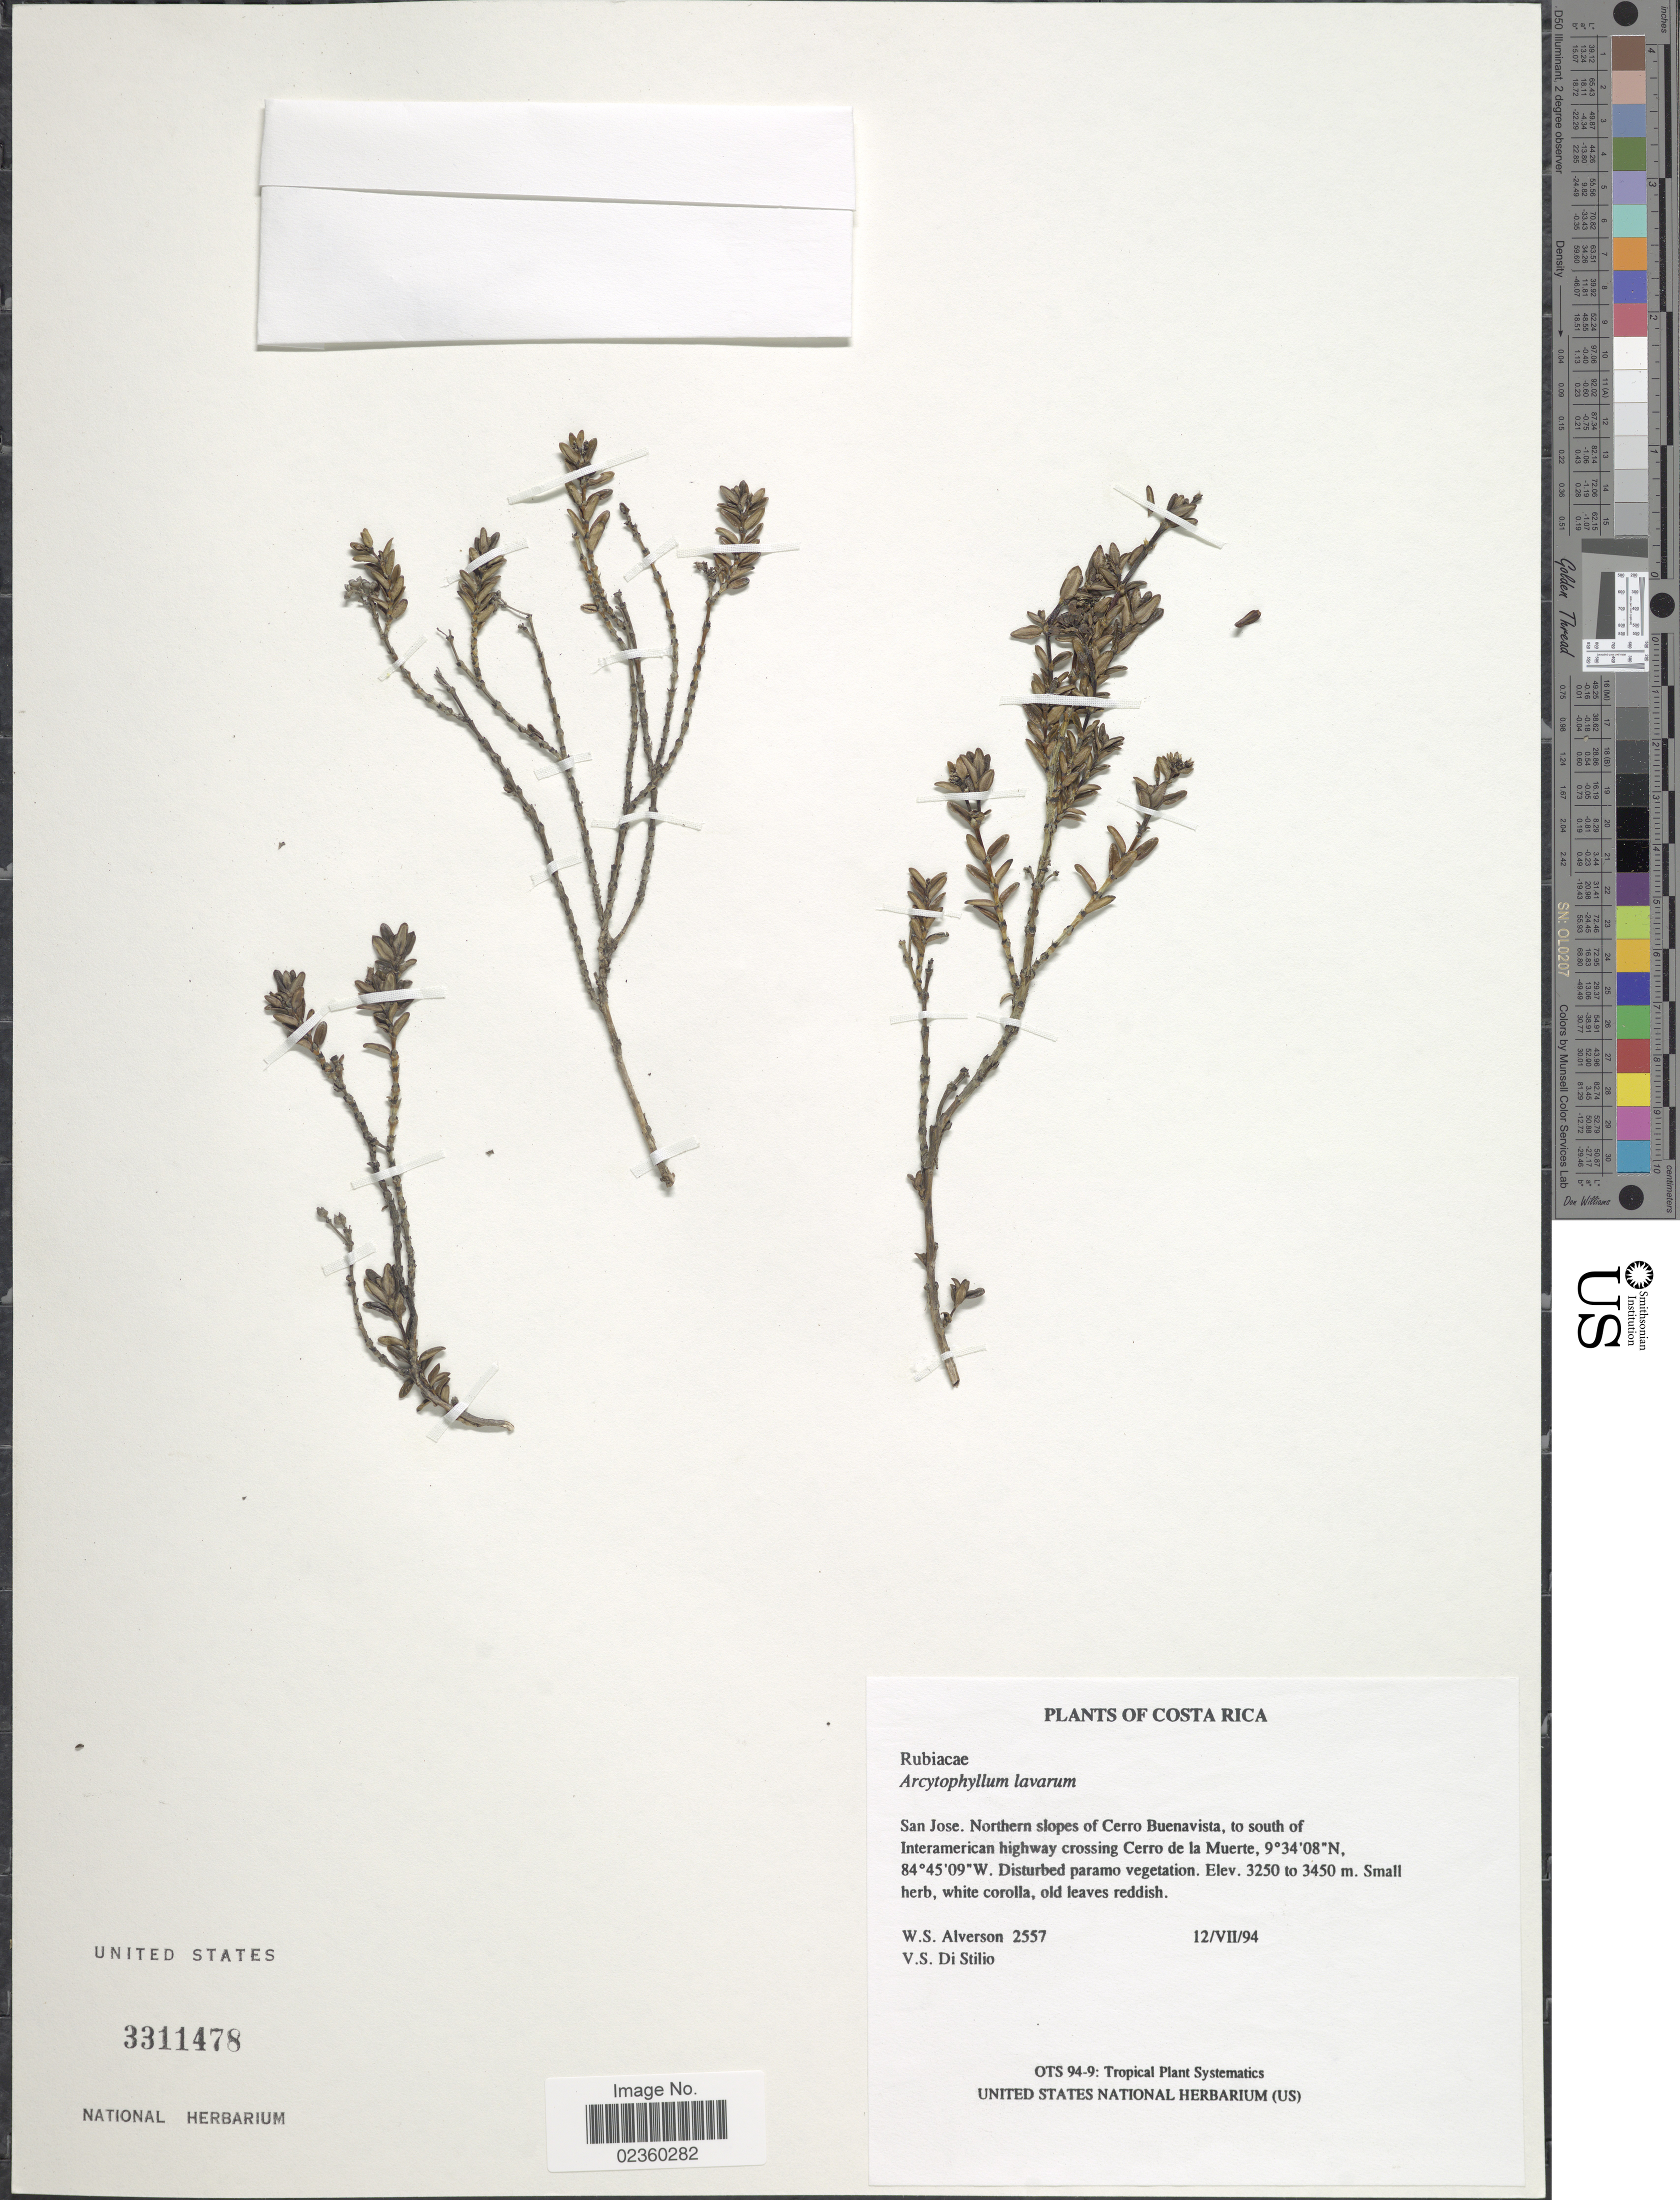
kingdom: Plantae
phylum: Tracheophyta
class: Magnoliopsida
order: Gentianales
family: Rubiaceae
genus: Arcytophyllum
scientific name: Arcytophyllum lavarum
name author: K. Schum. ex Standl.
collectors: W. S. Alverson & V. Di Stilio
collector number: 2557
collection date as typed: Transcribed d/m/y: 12/7/94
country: Costa Rica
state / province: San José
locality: Northern slopes of Cerro Buenavista, to south of Interamerican highway crossing Cerro de la Muerte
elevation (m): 3250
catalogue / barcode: US 3311478